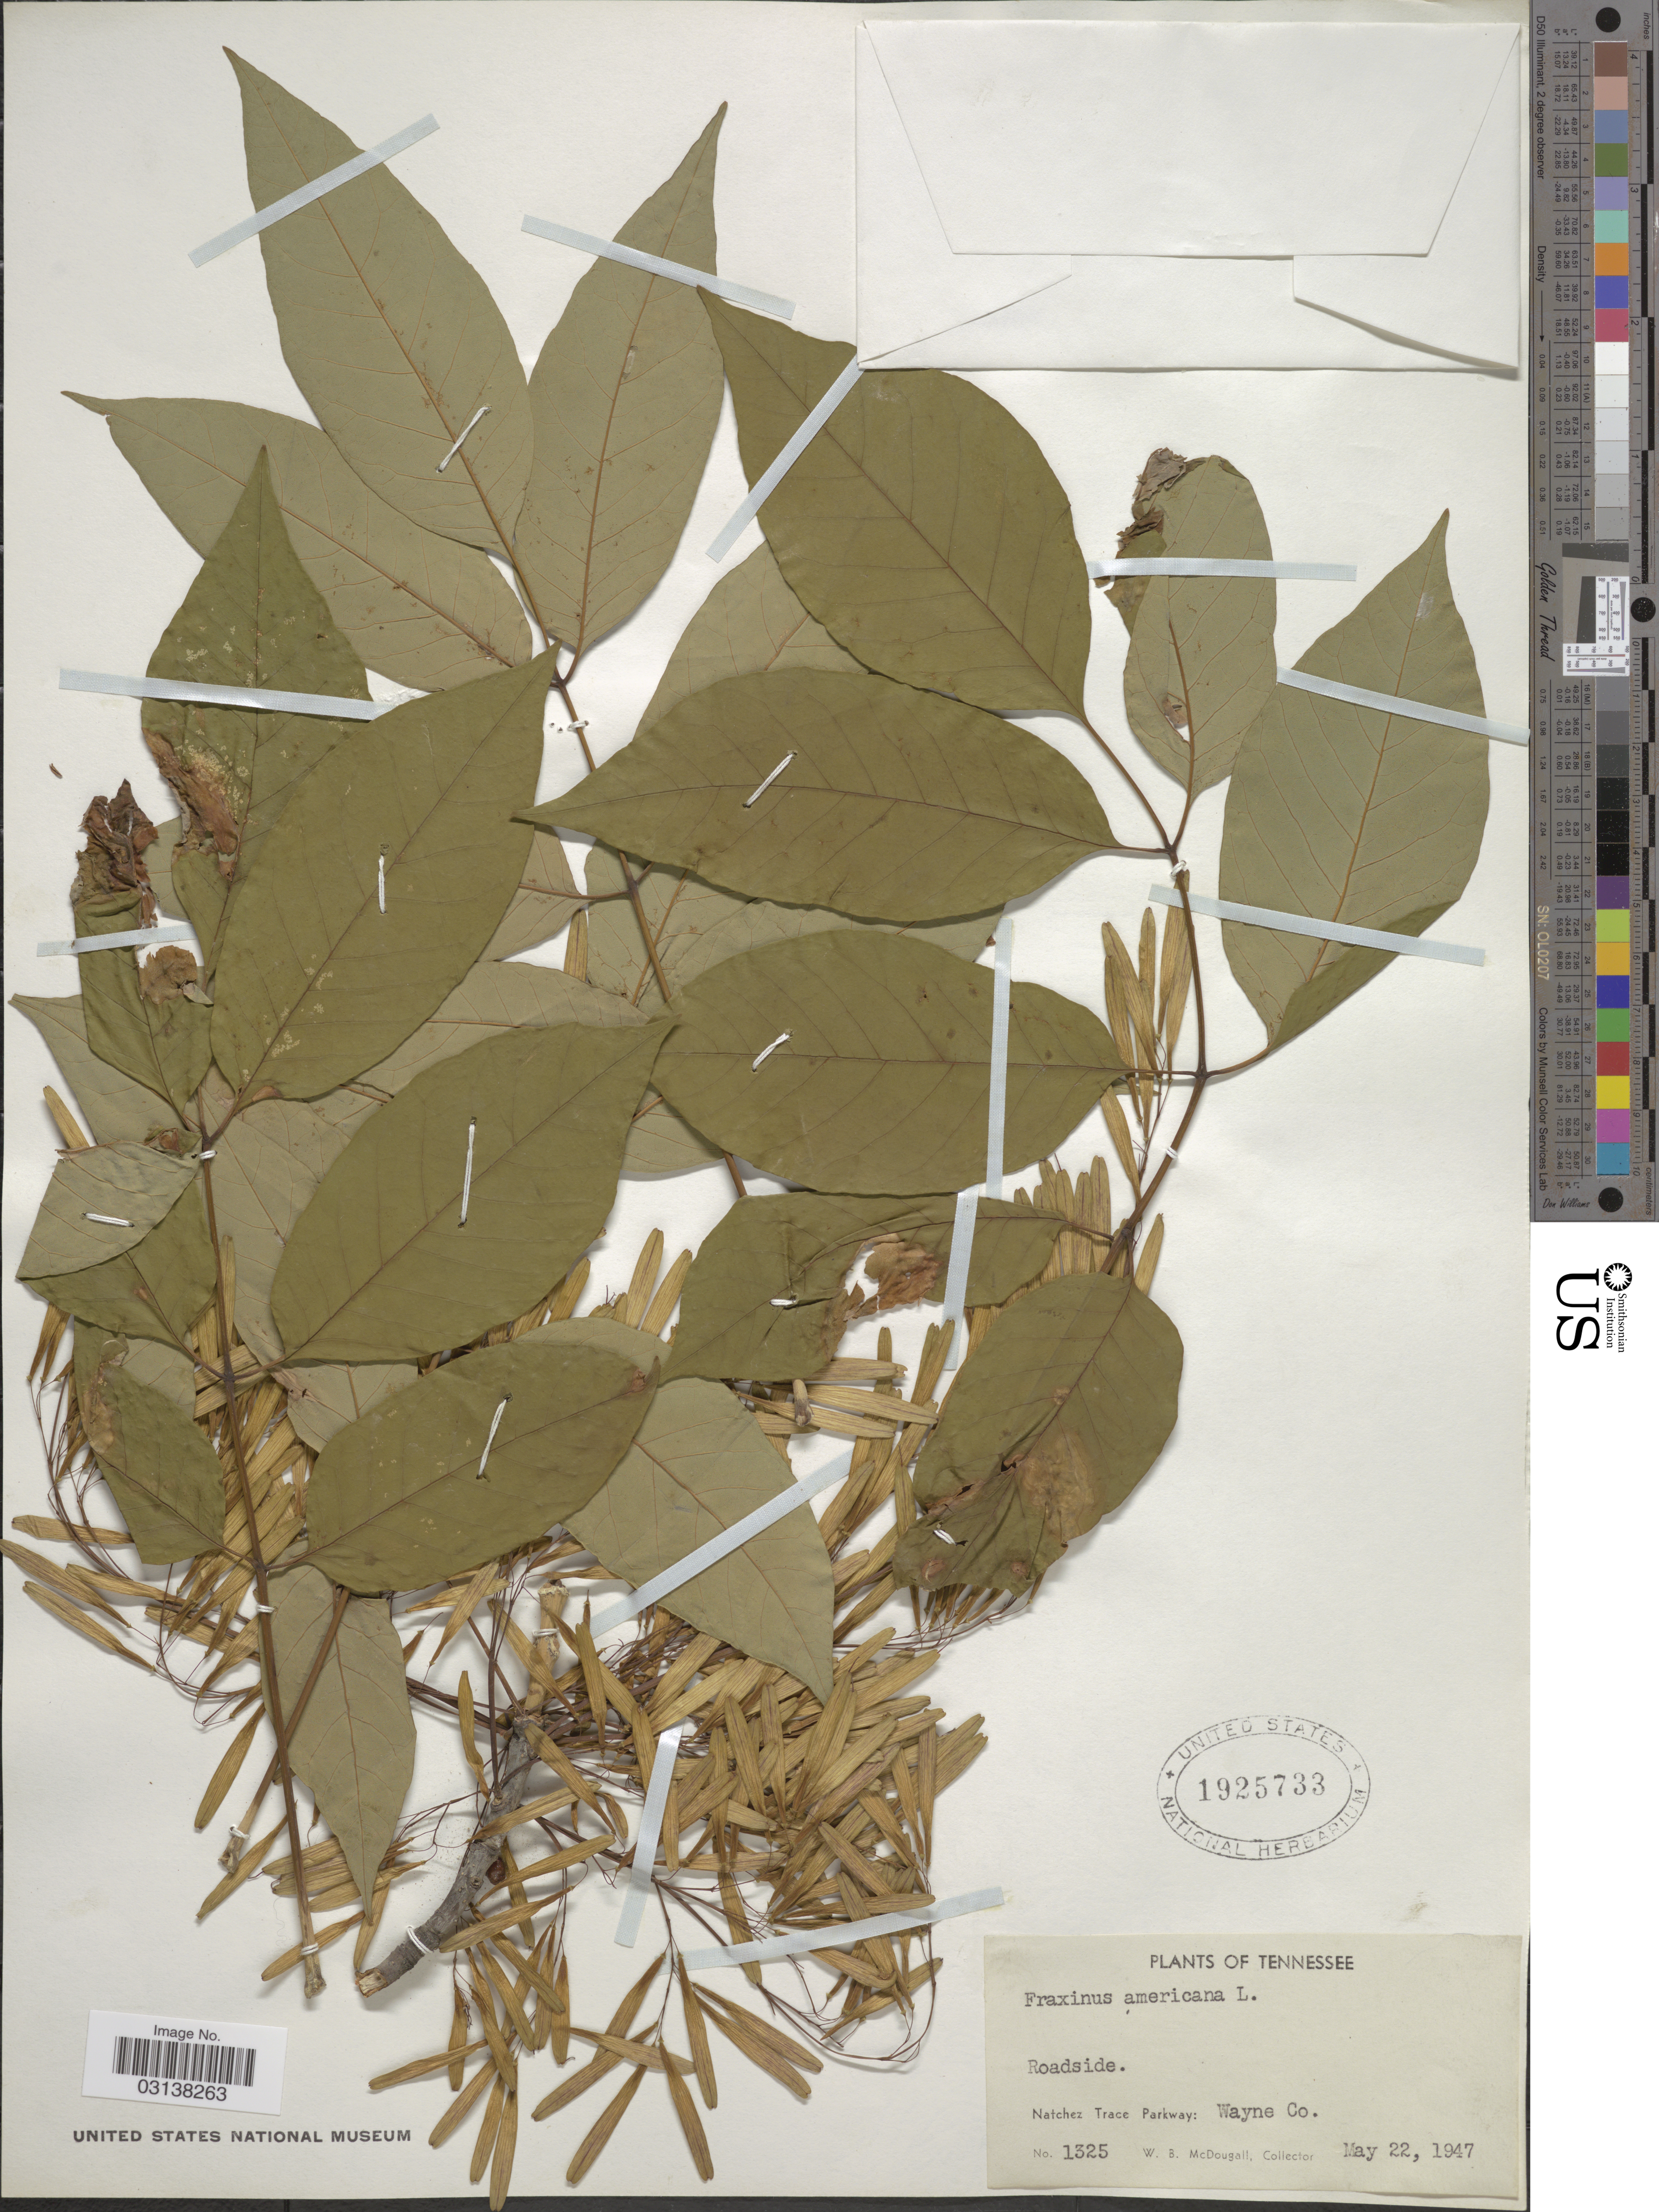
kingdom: Plantae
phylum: Tracheophyta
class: Magnoliopsida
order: Lamiales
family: Oleaceae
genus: Fraxinus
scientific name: Fraxinus americana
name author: L.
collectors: W. B. McDougall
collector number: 1325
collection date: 1947-05-22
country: United States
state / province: Tennessee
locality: Natchez Trace Parkway: Wayne Co.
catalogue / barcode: US 1925733